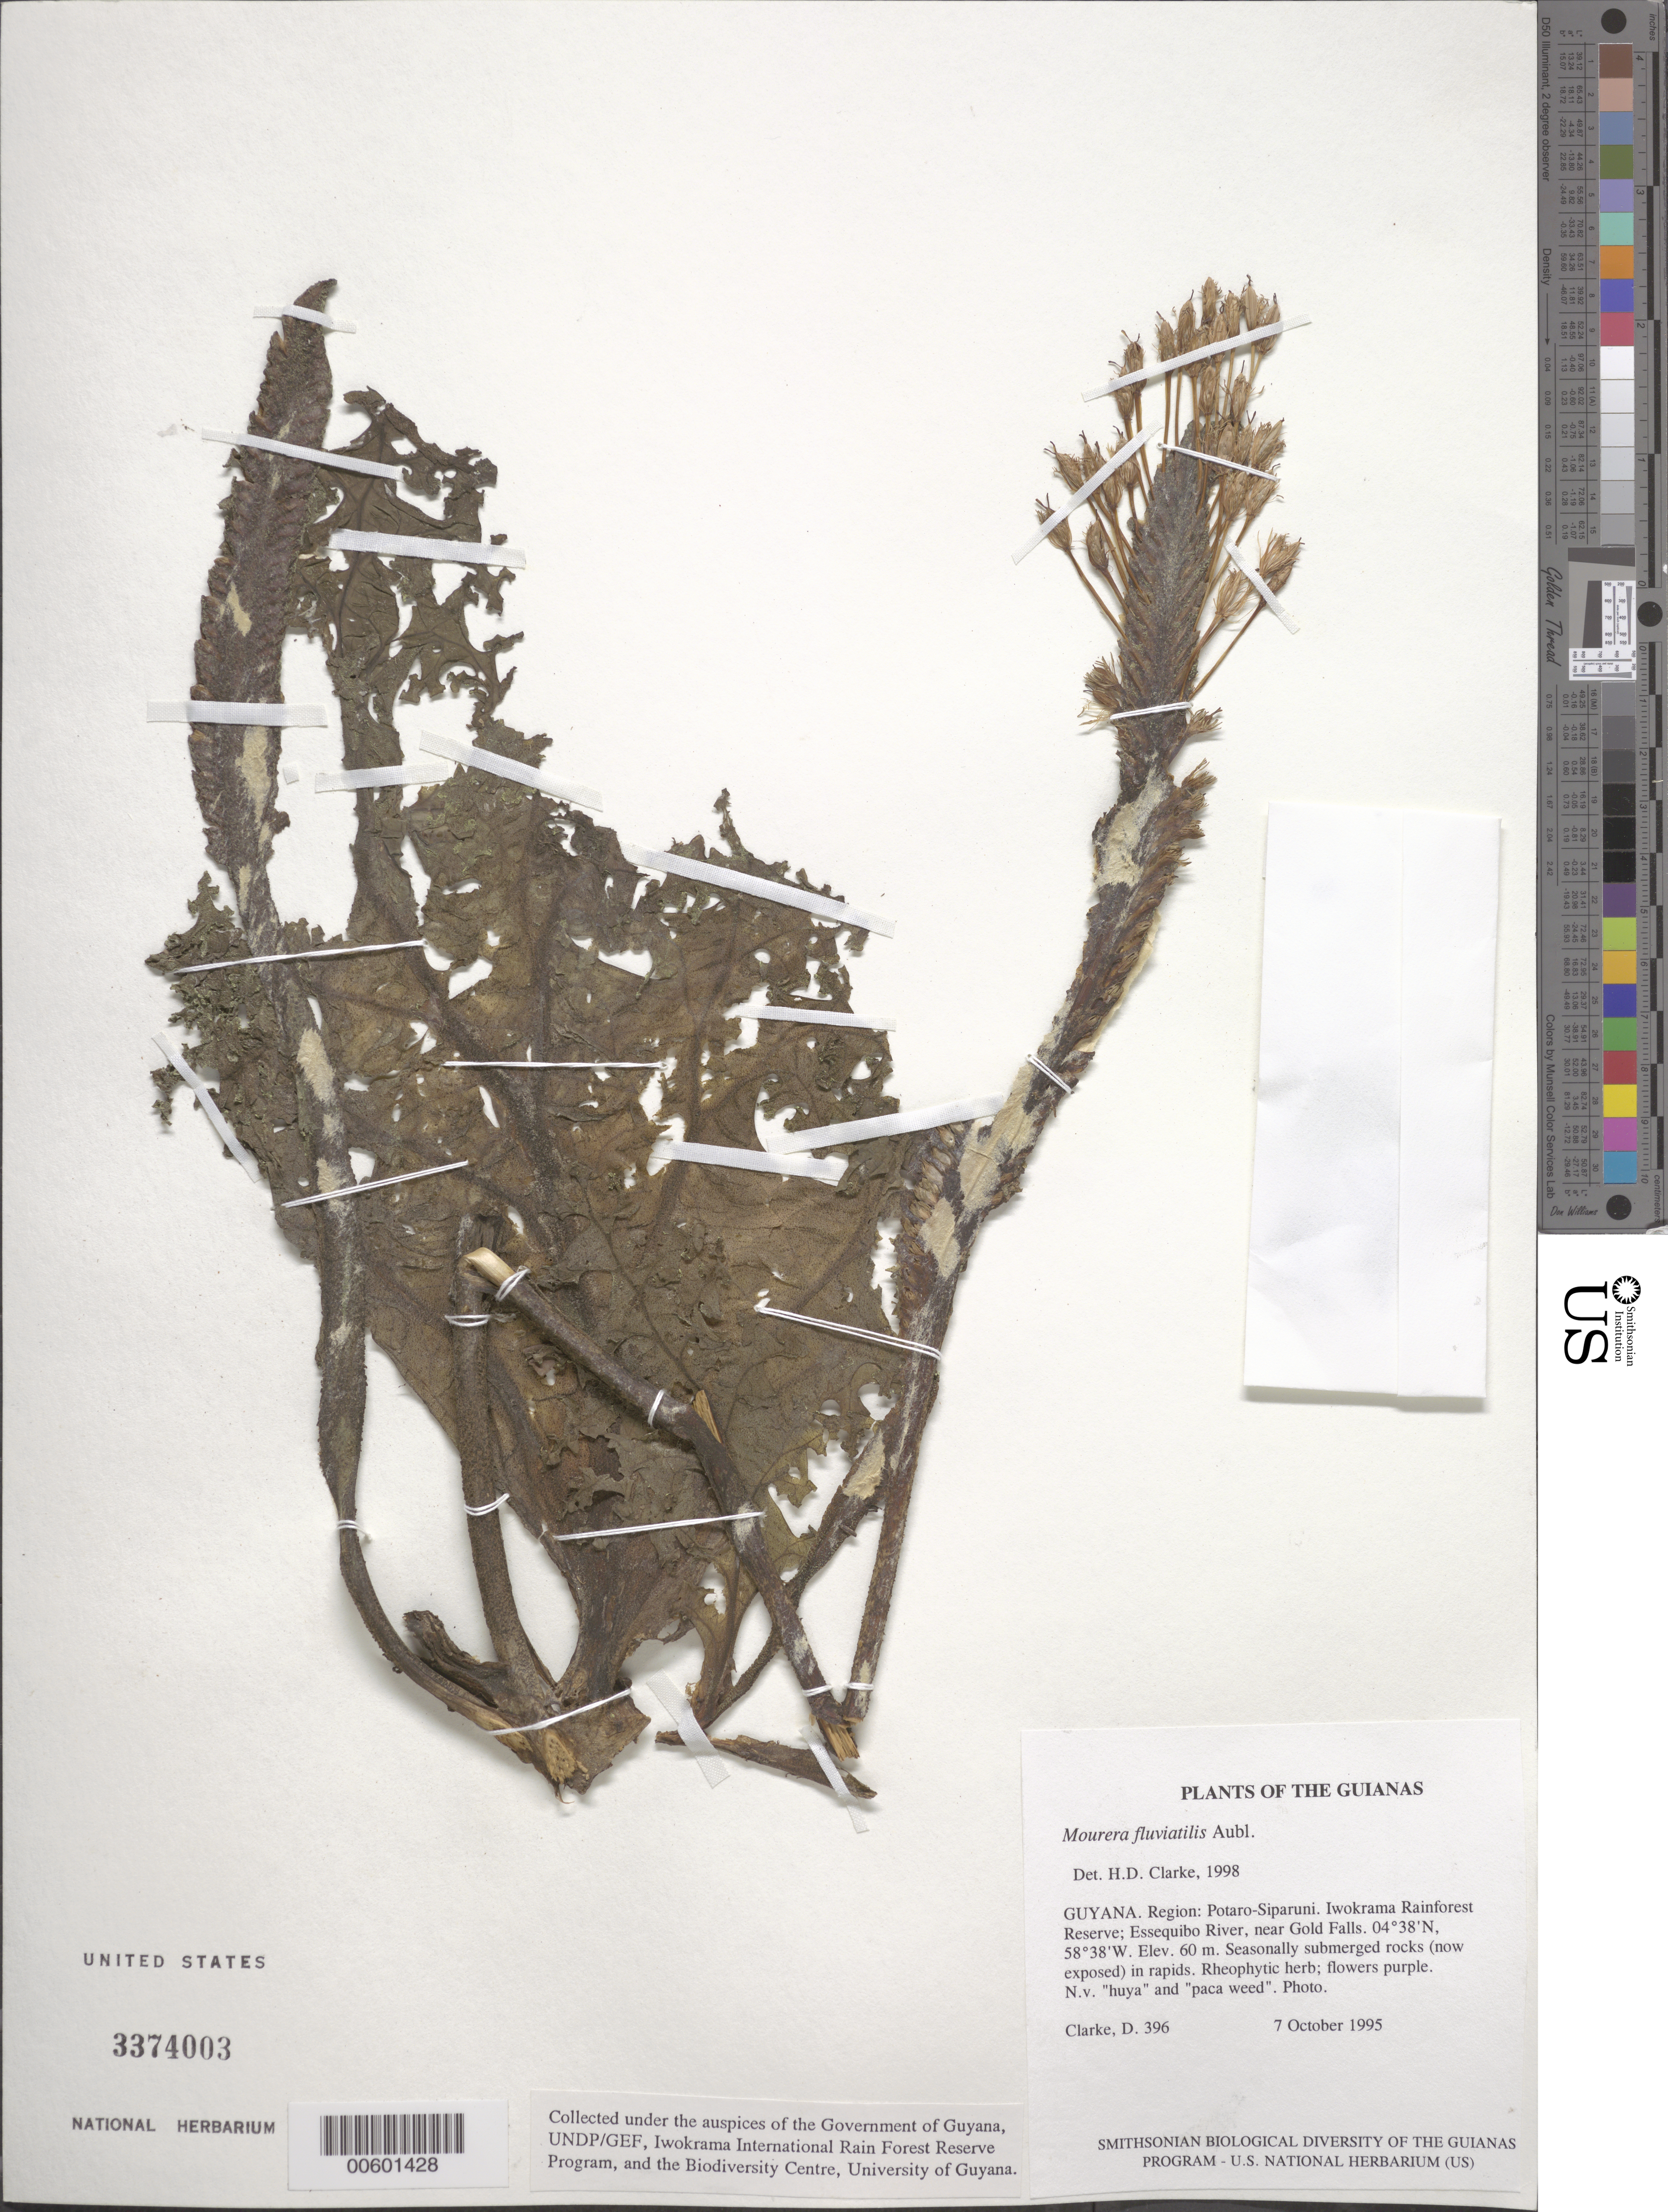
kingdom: Plantae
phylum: Tracheophyta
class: Magnoliopsida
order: Malpighiales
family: Podostemaceae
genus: Mourera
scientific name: Mourera fluviatilis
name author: Aubl.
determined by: Clarke, H. D., University of North Carolina (Asheville)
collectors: H. D. Clarke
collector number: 396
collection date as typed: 7 October 1995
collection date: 1995-10-07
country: Guyana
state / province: Potaro-Siparuni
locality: Iwokrama Rainforest Reserve; Essequibo River, near Gold Falls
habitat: Seasonally submerged rocks (now exposed) in rapids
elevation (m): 60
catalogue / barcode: US 3374003